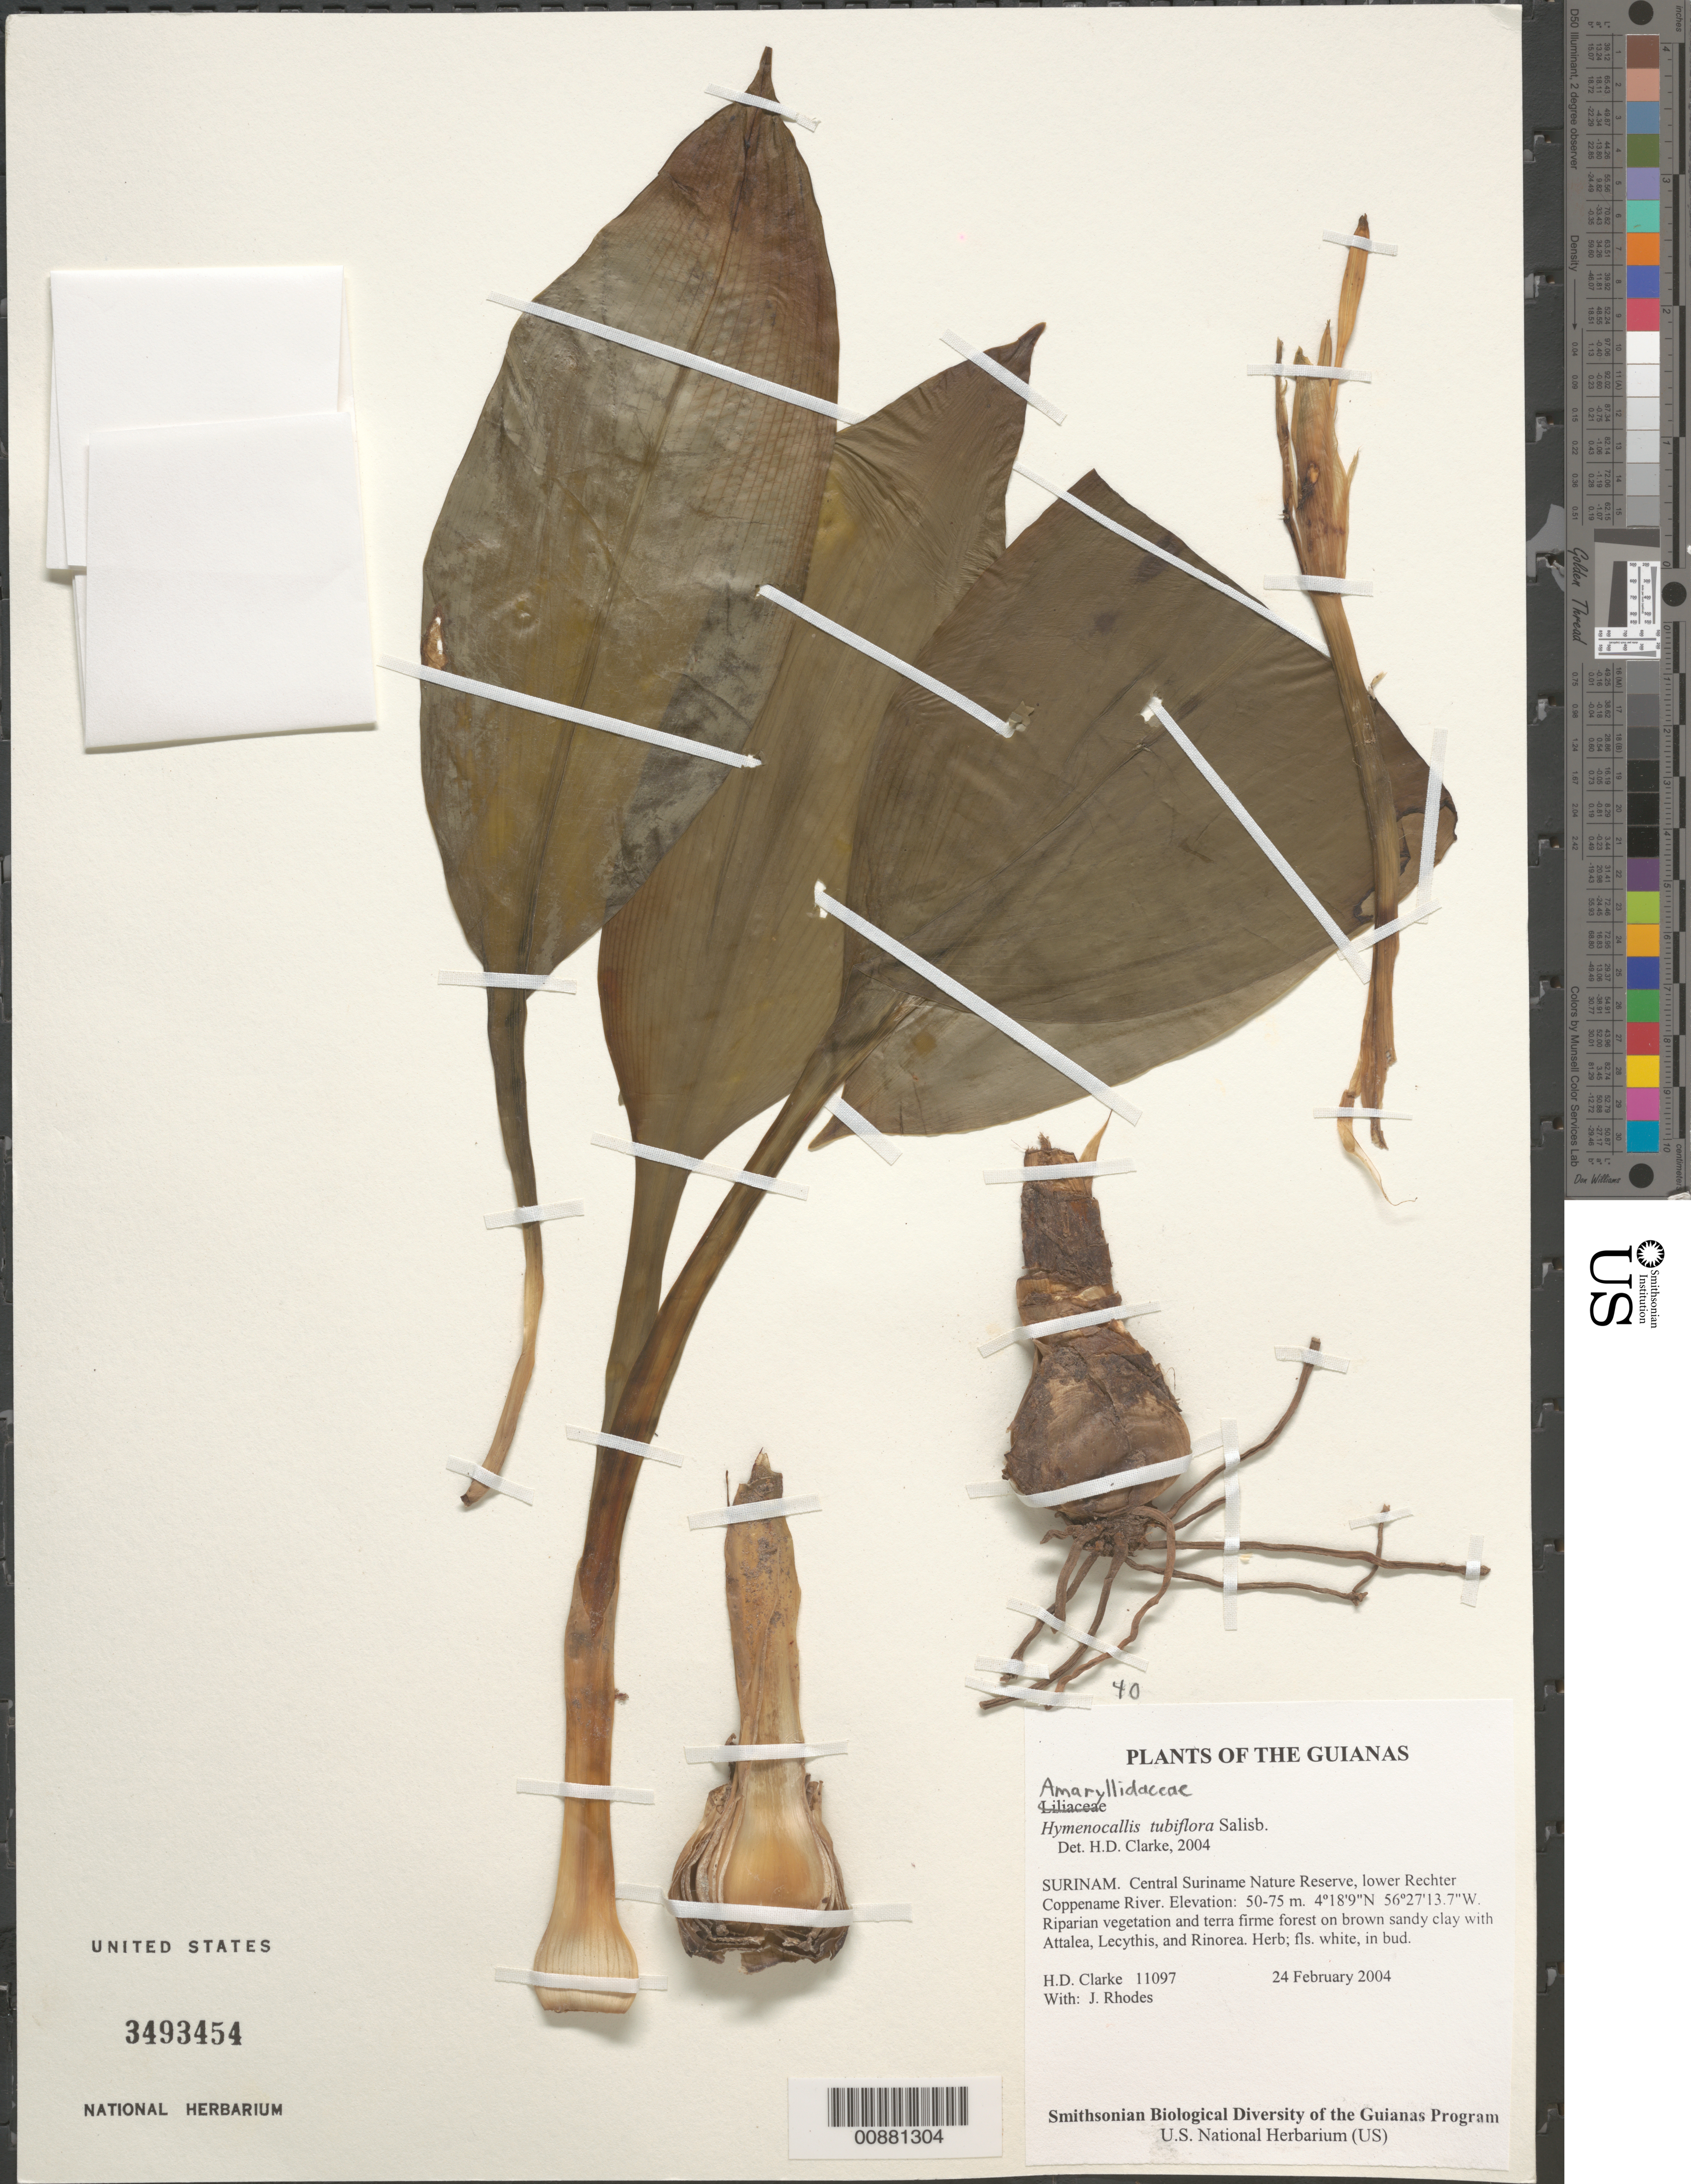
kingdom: Plantae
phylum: Tracheophyta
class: Liliopsida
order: Asparagales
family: Amaryllidaceae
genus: Hymenocallis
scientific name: Hymenocallis tubiflora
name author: Salisb.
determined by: Clarke, H. D., University of North Carolina (Asheville)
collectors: H. D. Clarke & J. Rhodes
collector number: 11097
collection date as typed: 24 February 2004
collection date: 2004-02-24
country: Suriname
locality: Central Suriname Nature Reserve, lower Rechter Coppename River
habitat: Riparian vegetation and terra firme forest on brown sandy clay with Attalea, Lecythis, and Rinorea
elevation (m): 50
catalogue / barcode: US 3493454